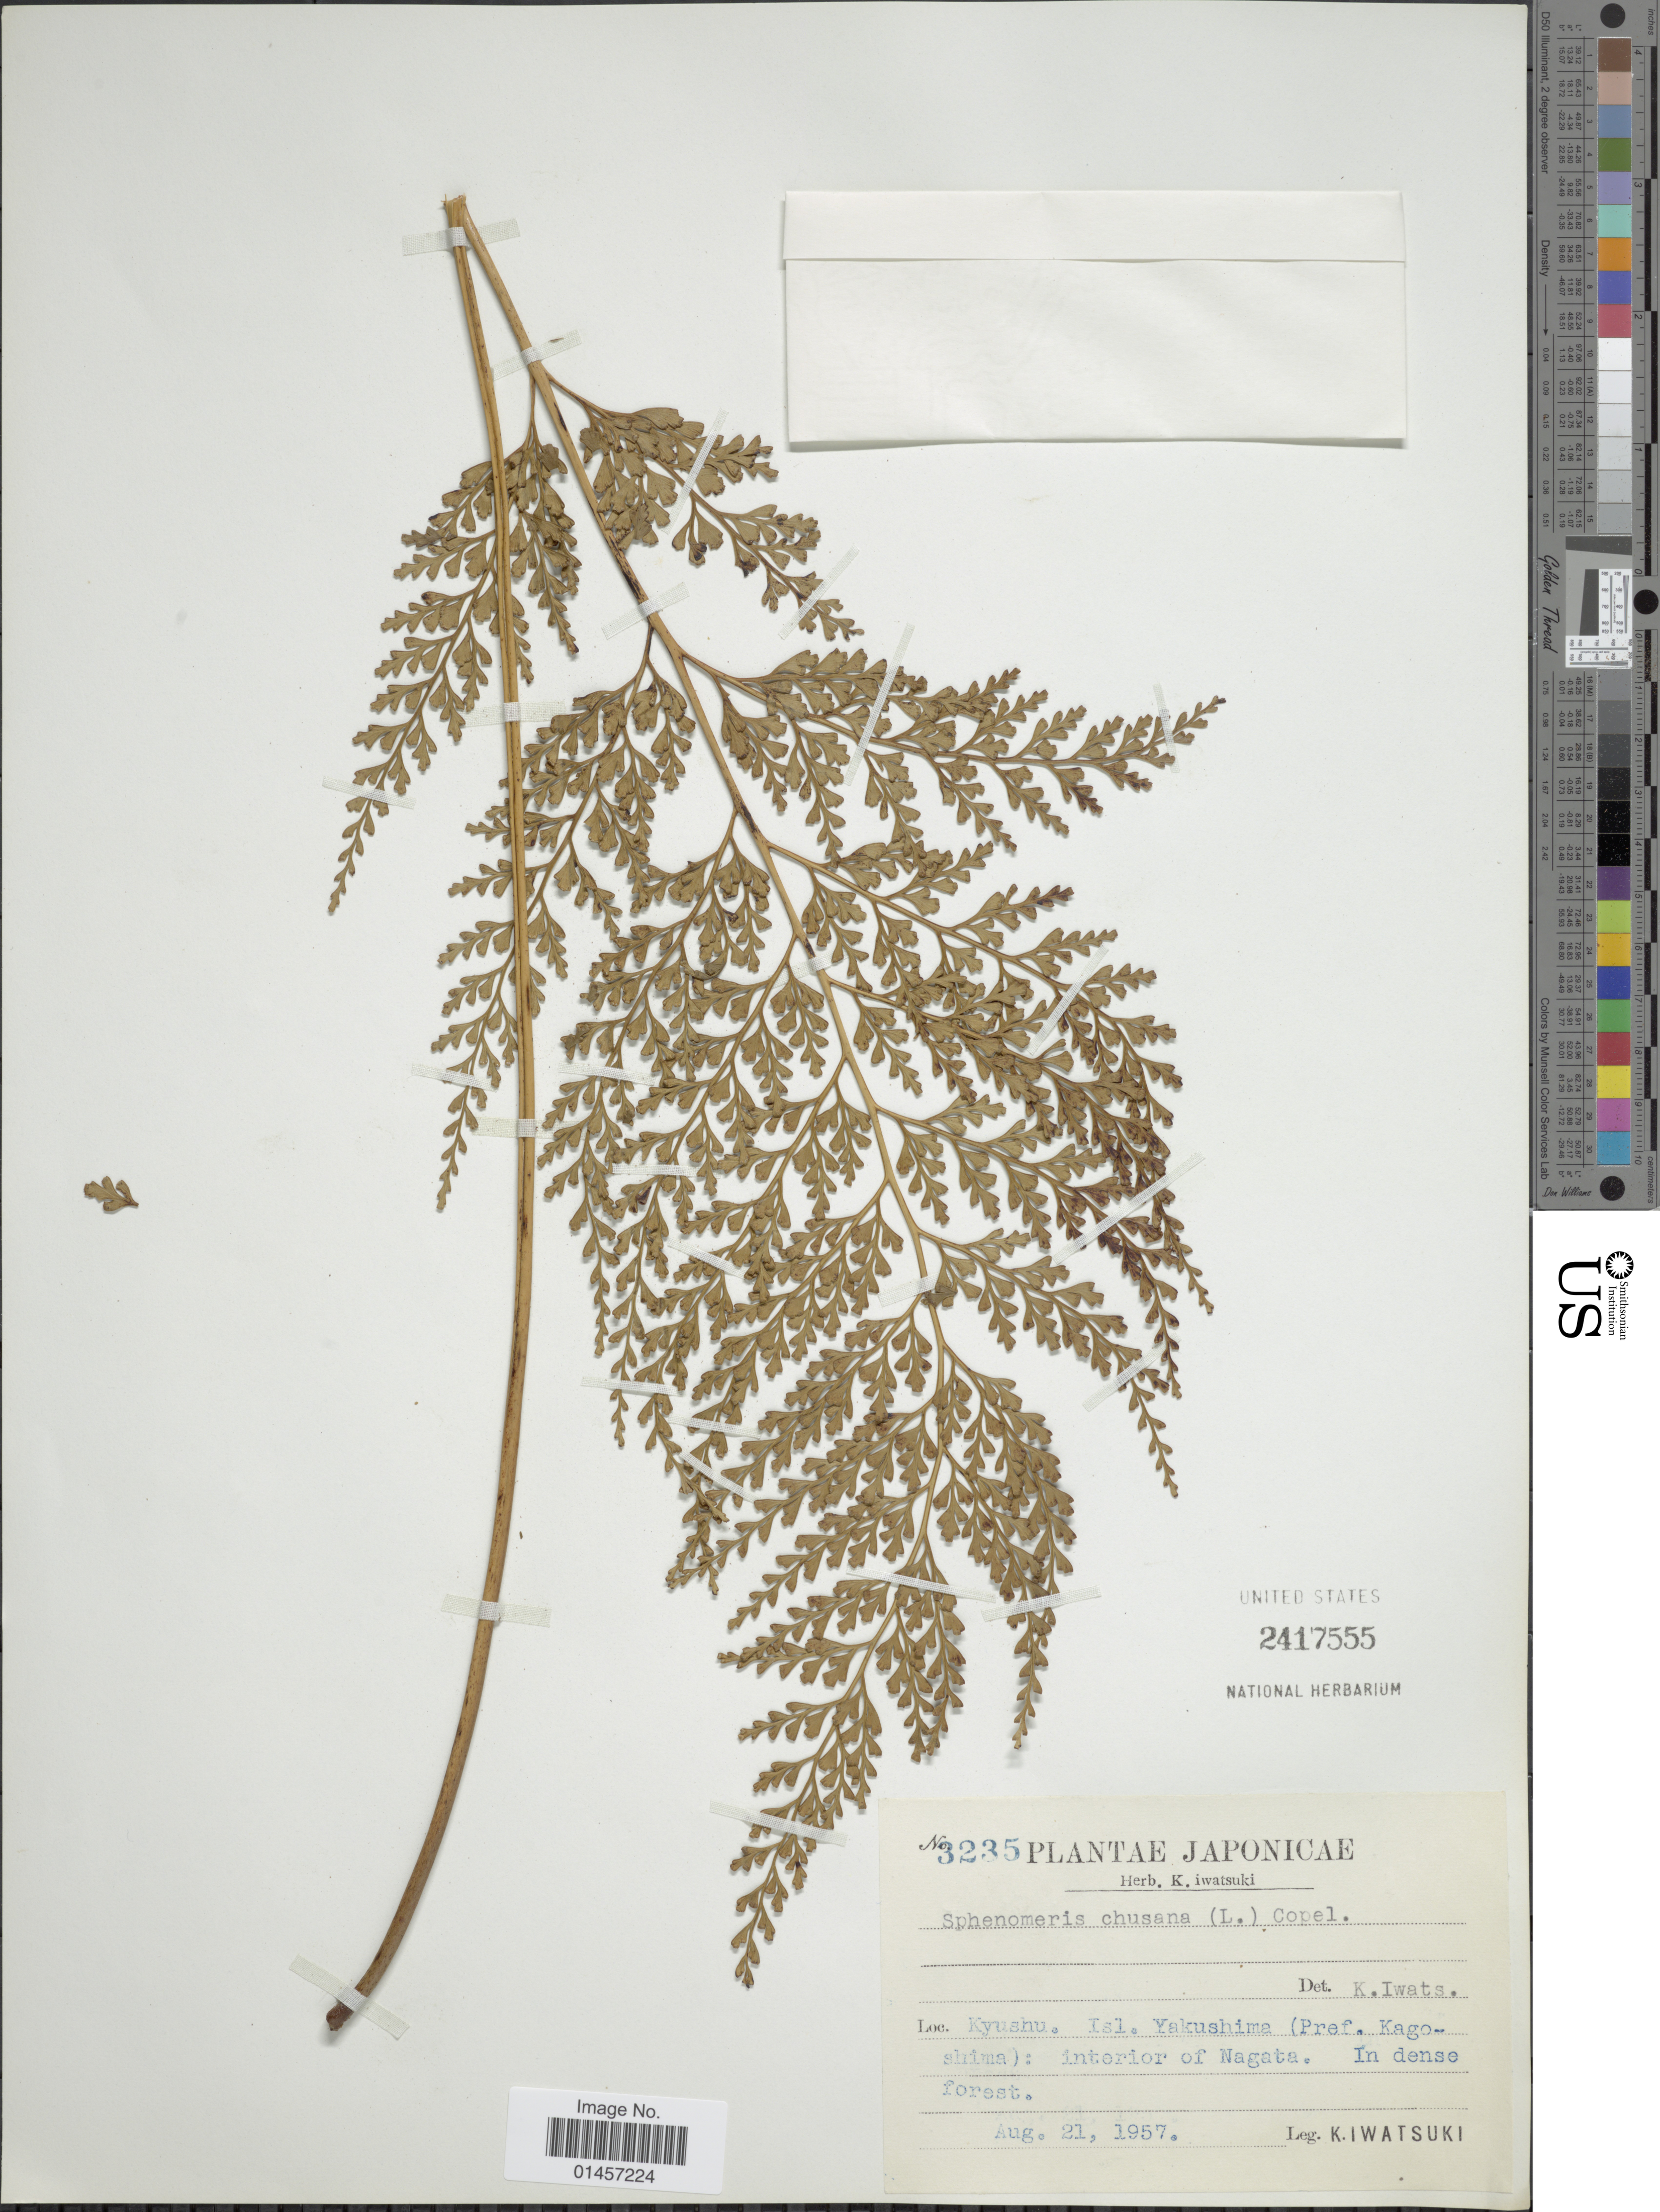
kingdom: Plantae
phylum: Tracheophyta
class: Polypodiopsida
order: Polypodiales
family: Lindsaeaceae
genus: Sphenomeris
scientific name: Sphenomeris chinensis var. chinensis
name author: (L.) Maxon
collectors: K. Iwatsuki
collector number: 3235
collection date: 1957-08-21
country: Japan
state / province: Kagosima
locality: Kyushu. Isl. Yakushima(pref. Kagoshima): interior of Nagata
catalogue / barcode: US 2417555